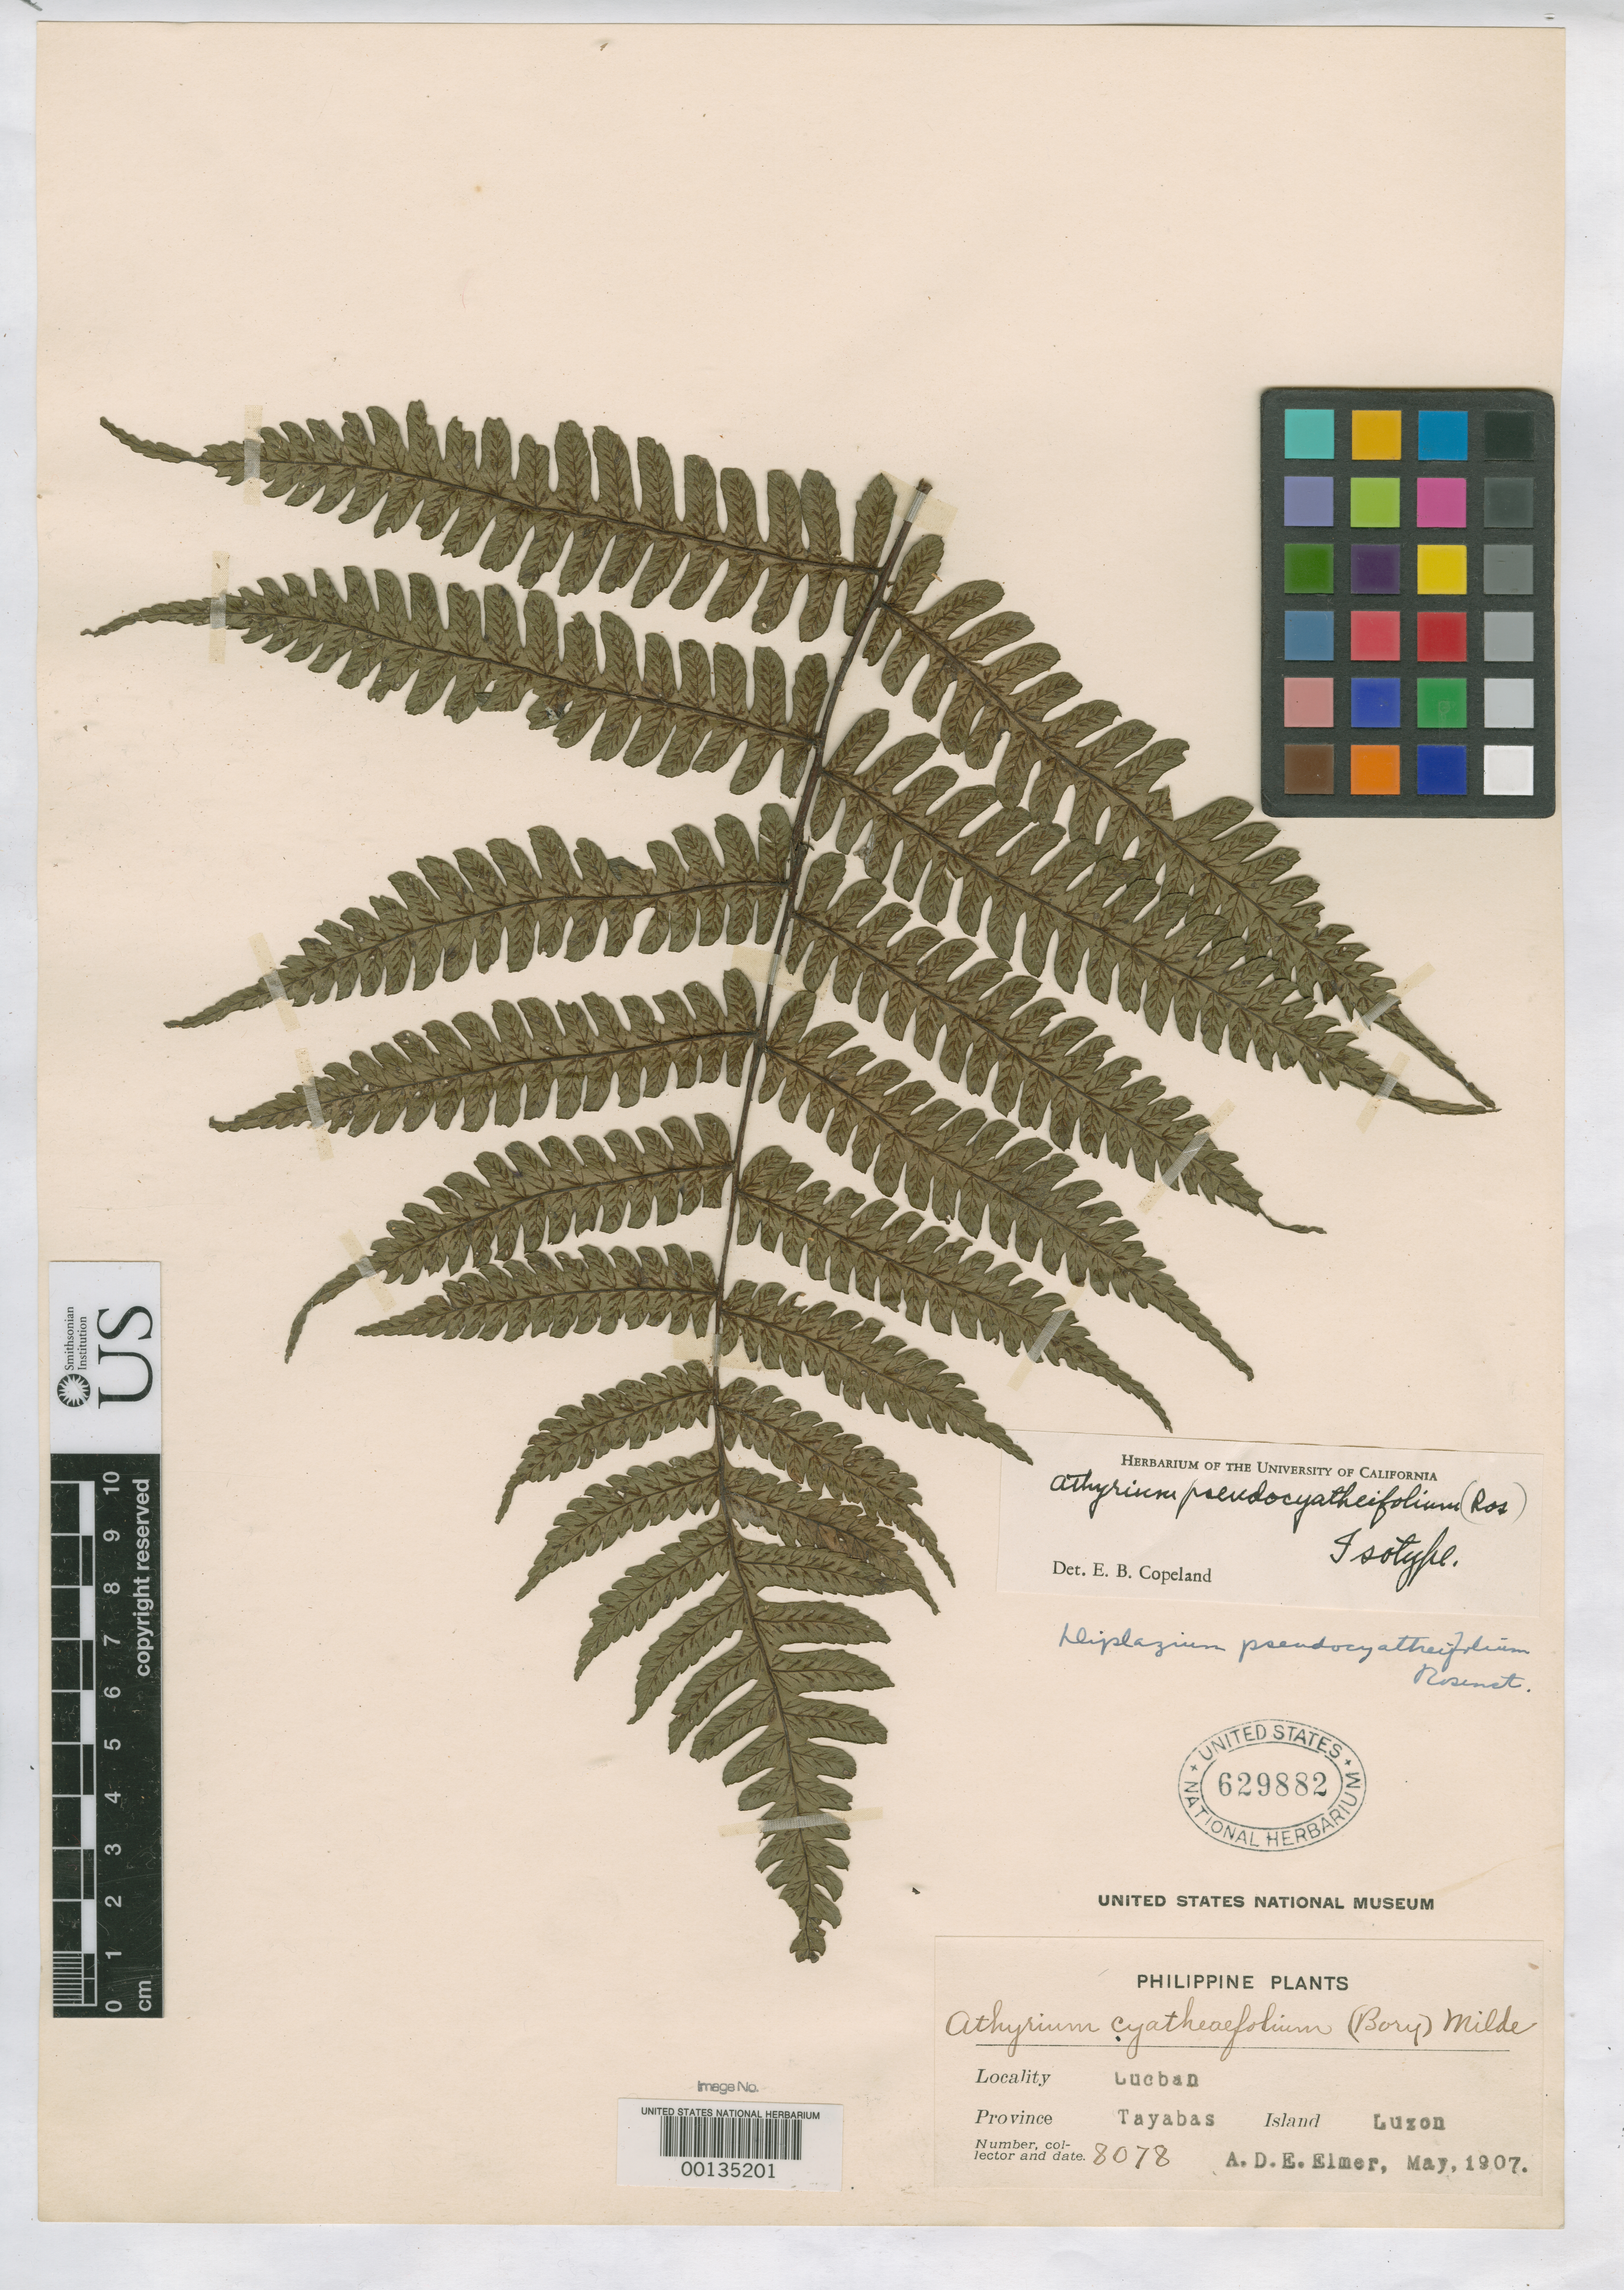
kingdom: Plantae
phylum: Tracheophyta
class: Polypodiopsida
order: Polypodiales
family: Athyriaceae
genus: Diplazium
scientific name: Diplazium pseudocyatheifolium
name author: Rosenst.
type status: Isotype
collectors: A. D. E. Elmer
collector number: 8078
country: Philippines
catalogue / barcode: US 629882